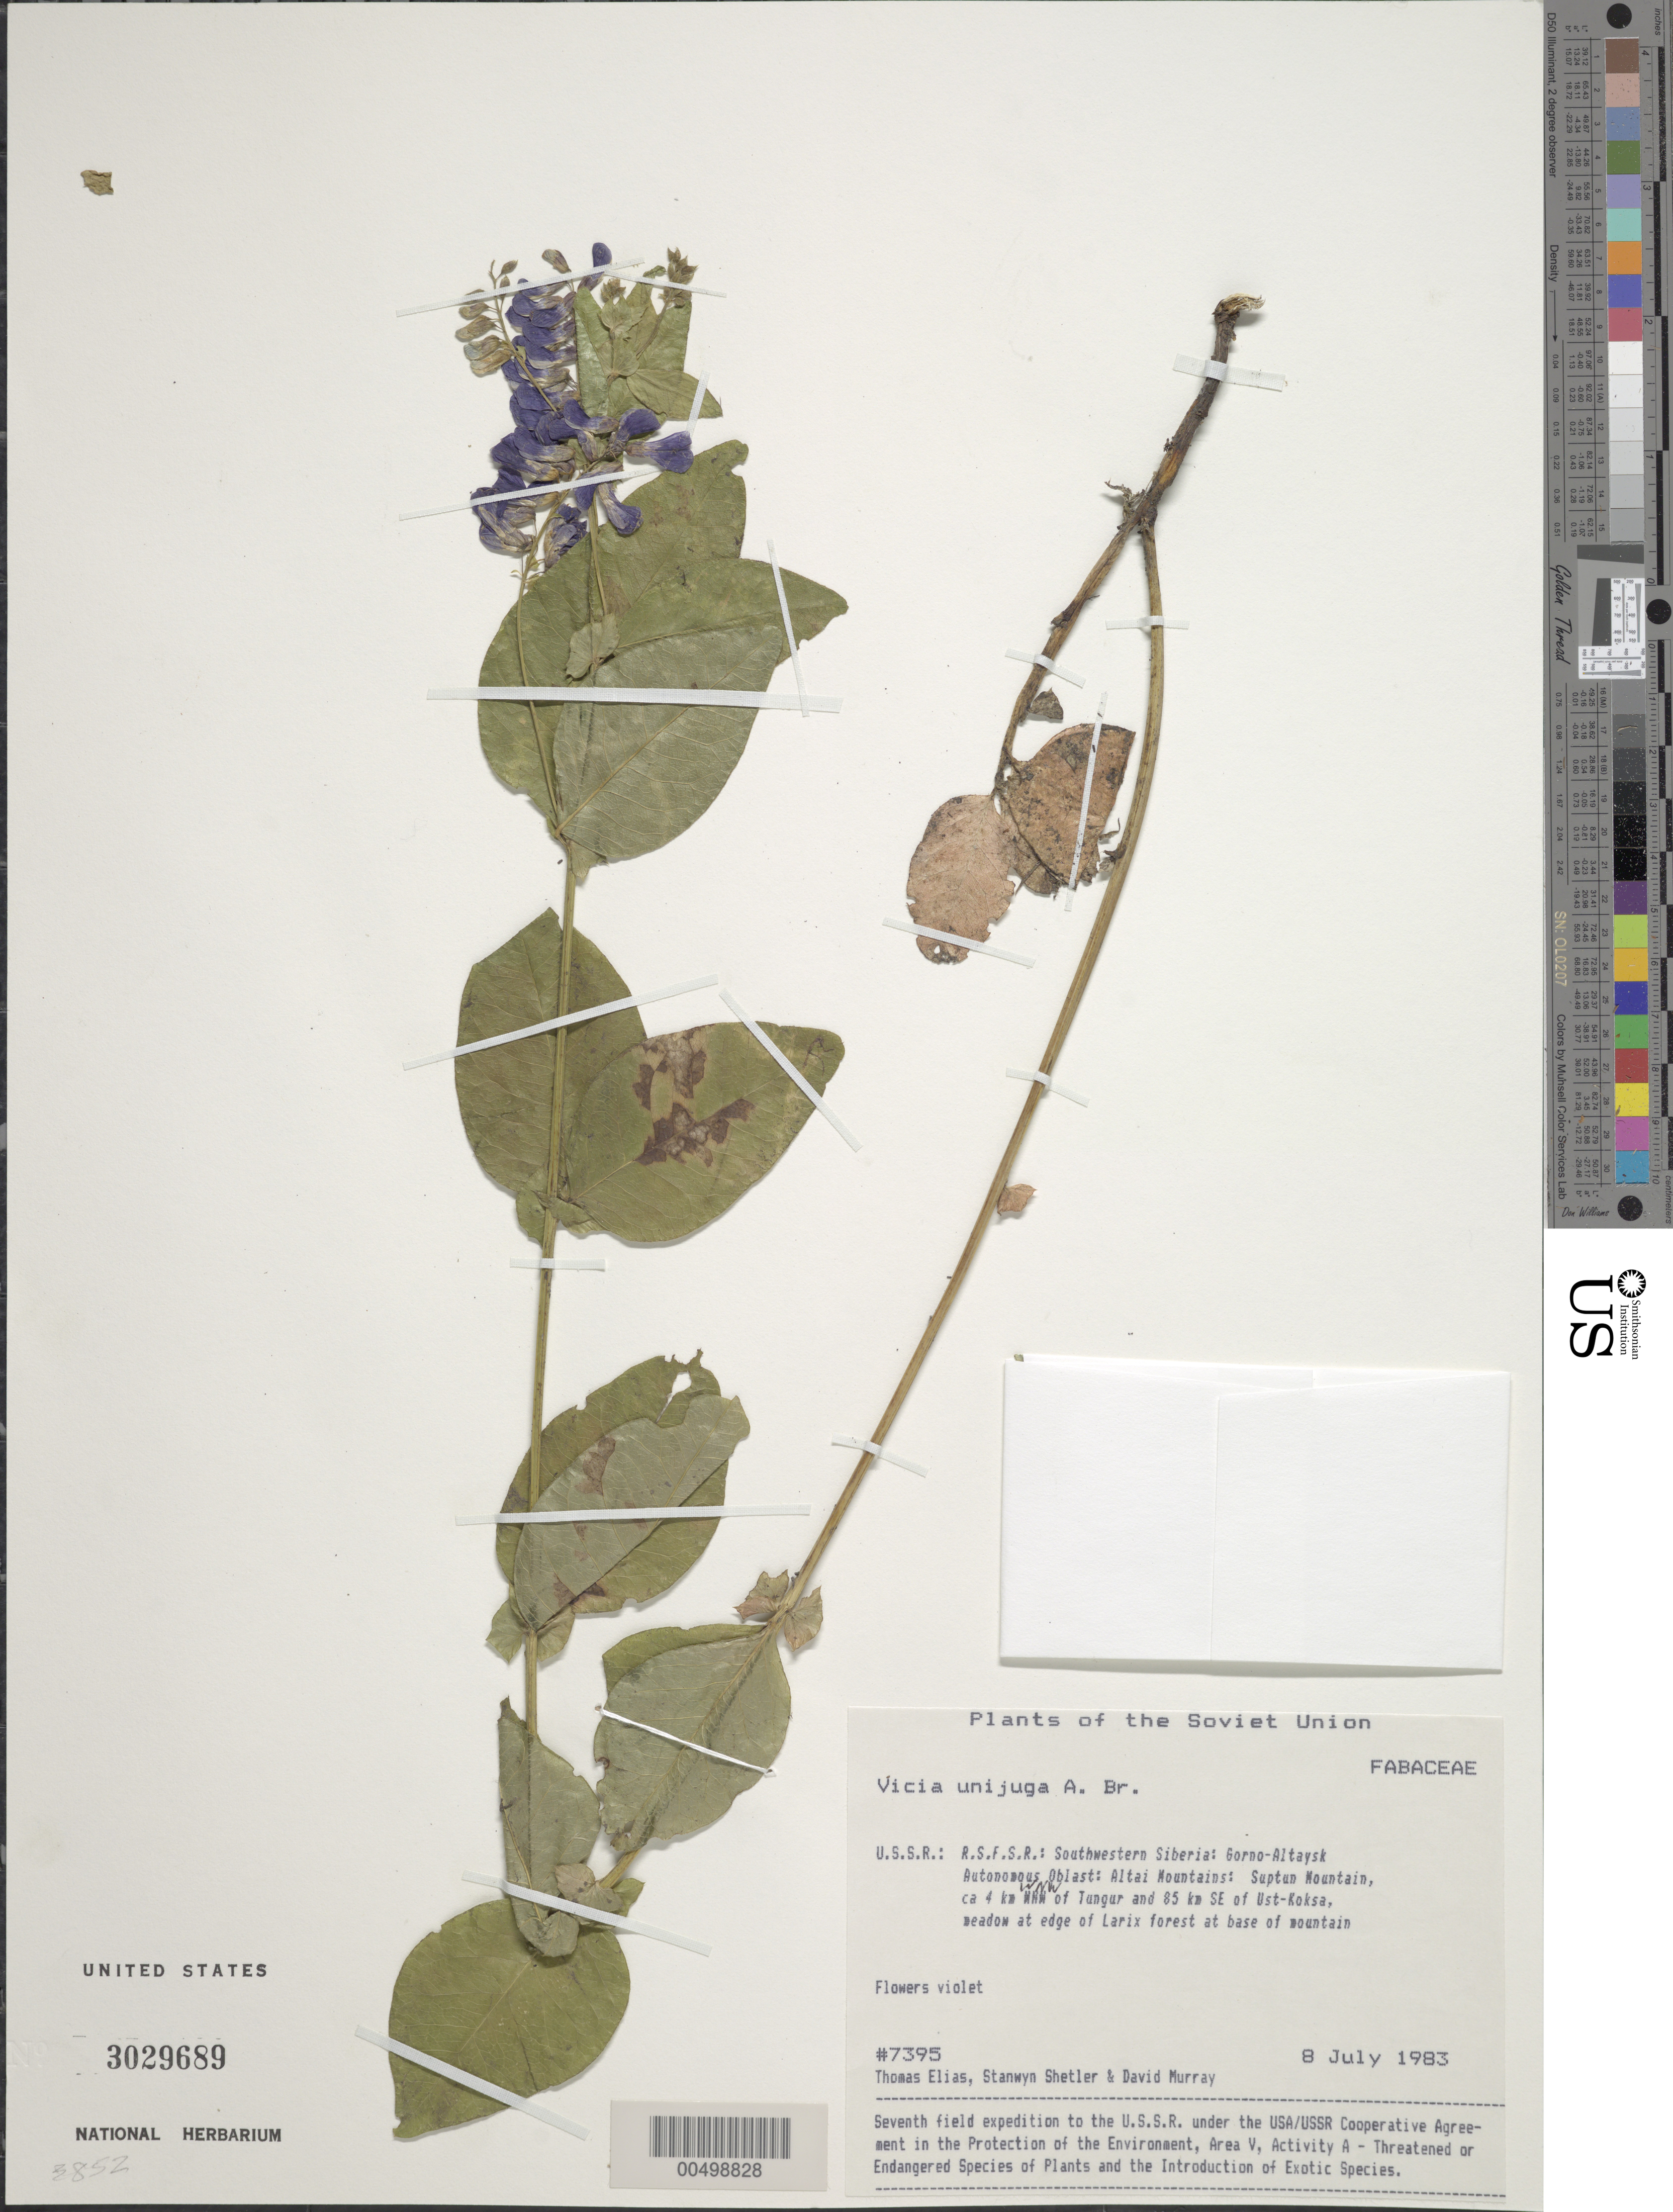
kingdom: Plantae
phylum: Tracheophyta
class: Magnoliopsida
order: Fabales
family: Fabaceae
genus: Vicia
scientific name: Vicia unijuga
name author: A. Braun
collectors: T. Elias, S. Shetler & D. F. Murray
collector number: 7395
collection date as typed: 08 Jul 1983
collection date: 1983-07-08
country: Russian Federation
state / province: Altai Republic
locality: Altai Mountains, Suptun Mountain, ca. 4 km WNW of Tungur and 85 km SE of Ust-Koksa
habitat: meadow at edge of Larix forest at base of mountain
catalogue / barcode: US 3029689